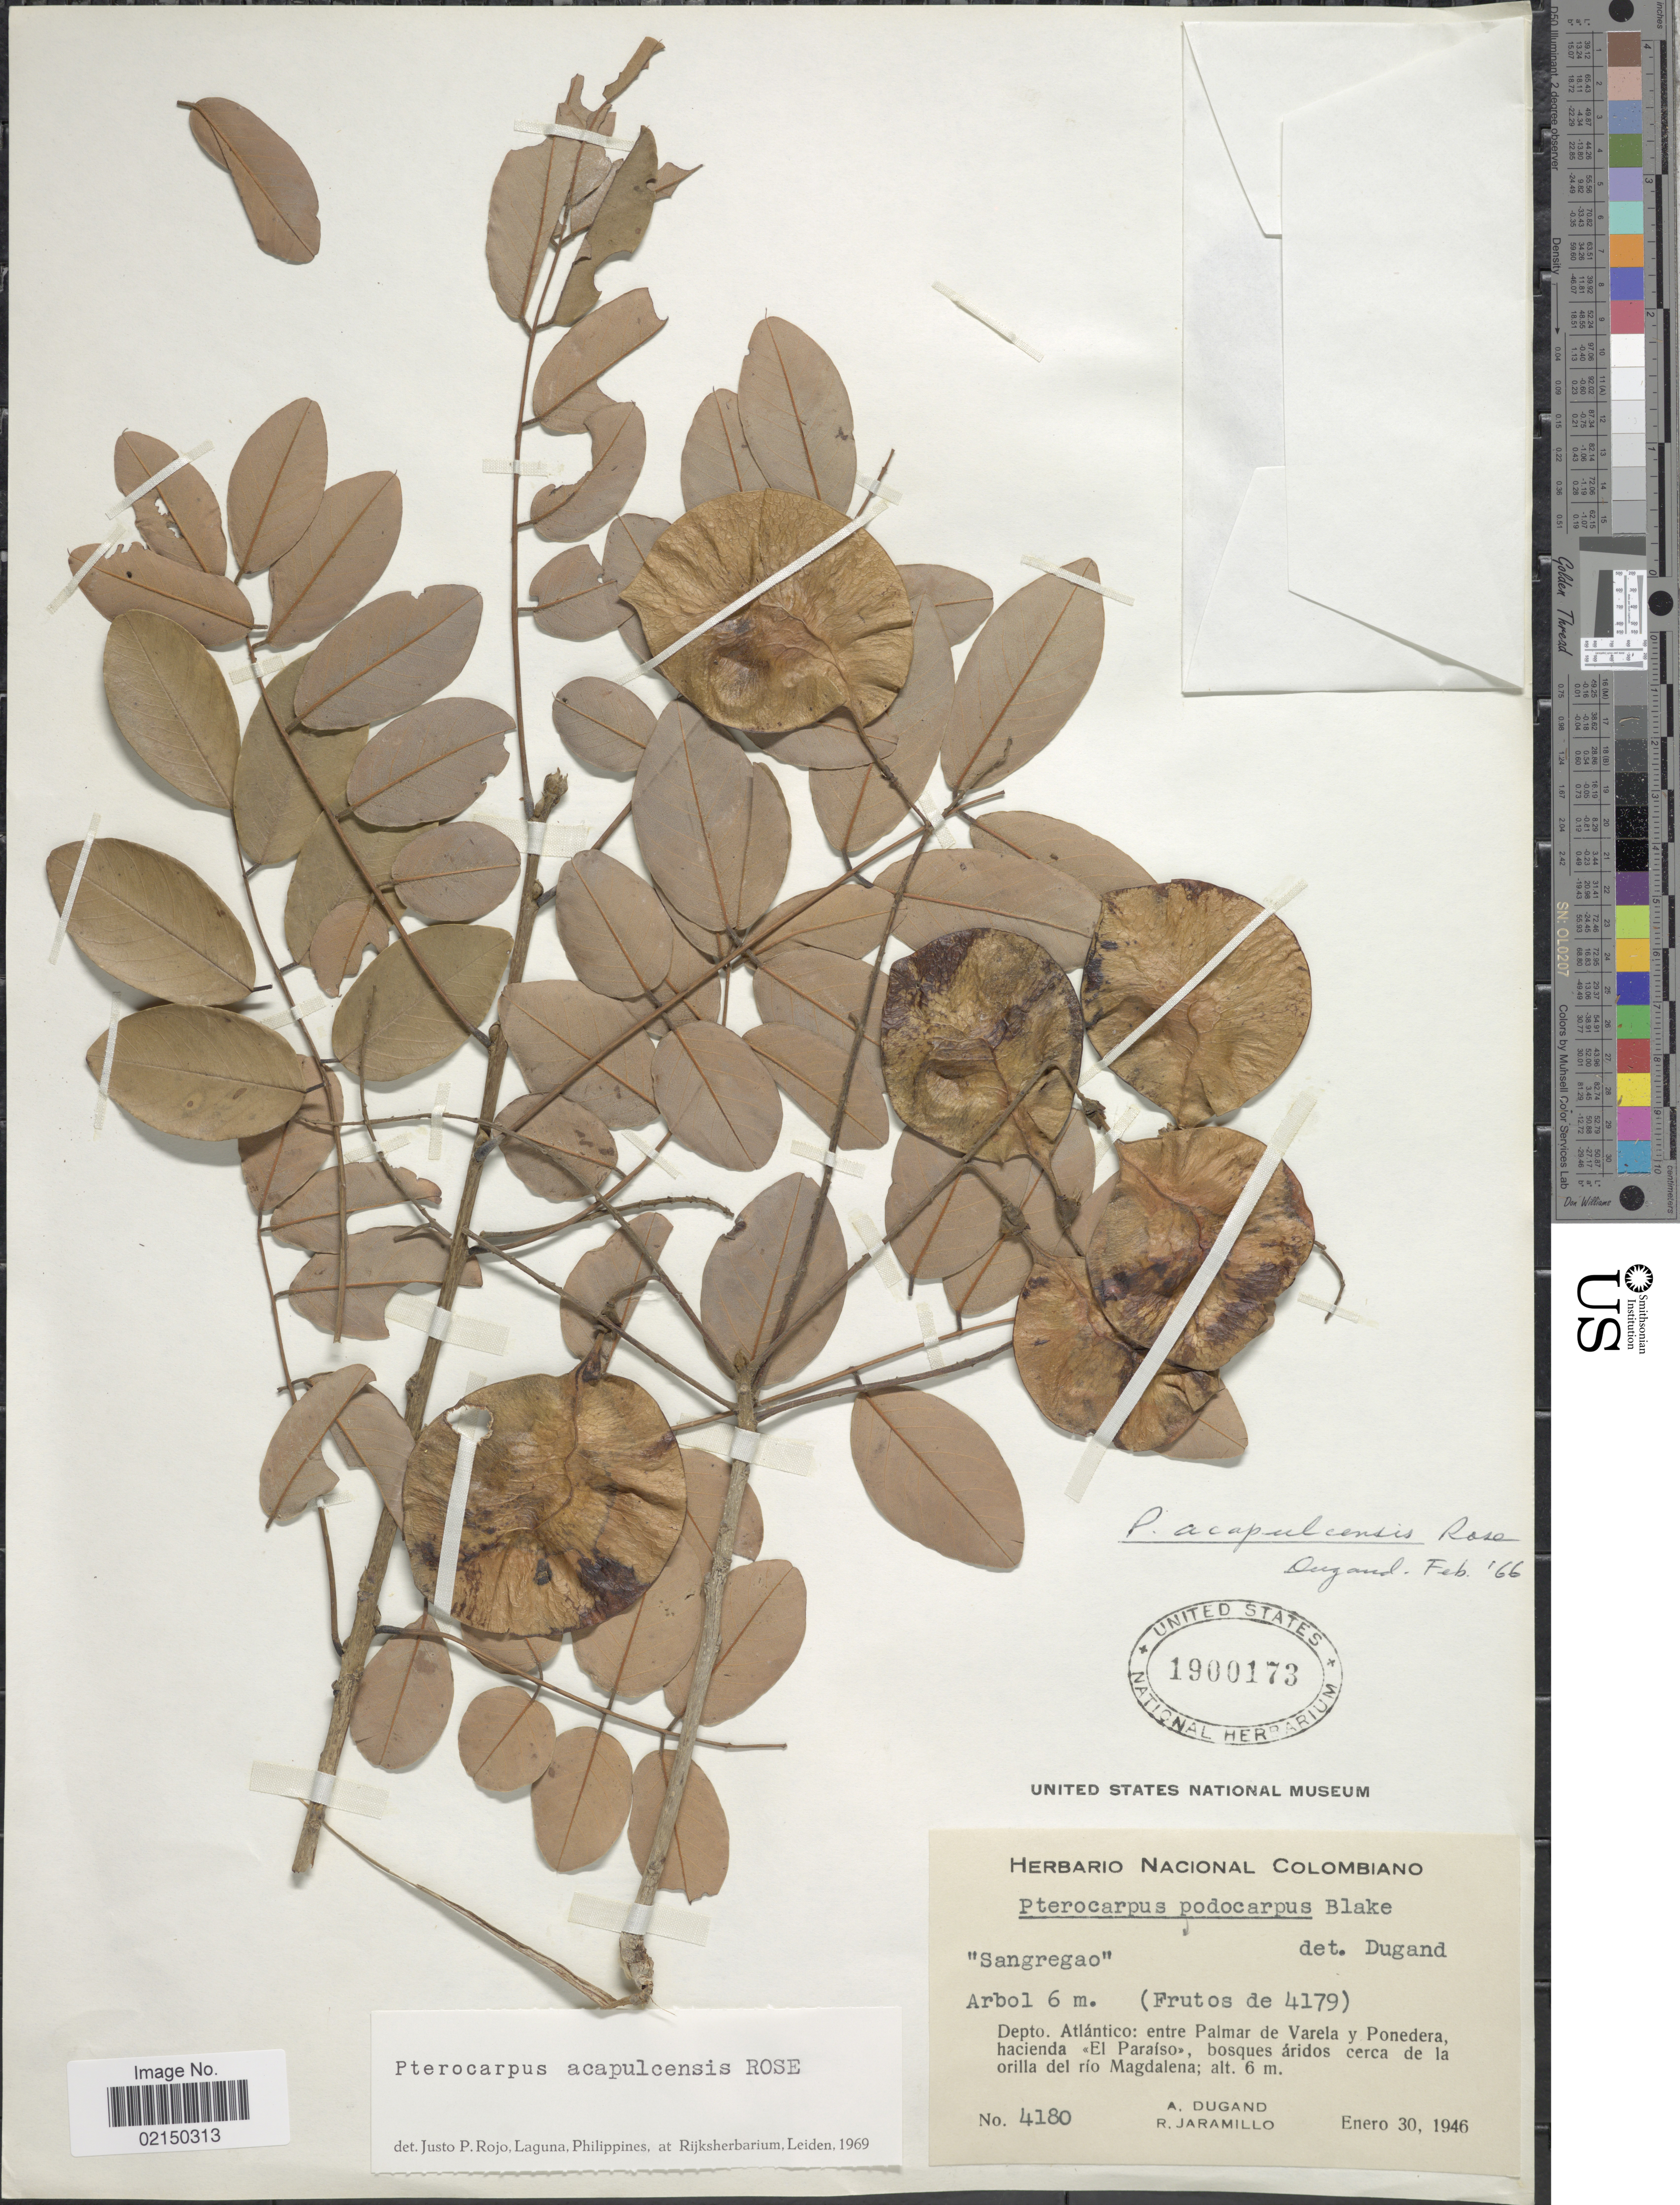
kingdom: Plantae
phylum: Tracheophyta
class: Magnoliopsida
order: Fabales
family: Fabaceae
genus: Pterocarpus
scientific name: Pterocarpus acapulcensis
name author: Rose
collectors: A. Dugand & R. Jaramillo M.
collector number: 4180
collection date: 1946-01-30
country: Colombia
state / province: Atlántico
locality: Entre Palmar de Varela y Ponedera, hacienda El Paraiso, bosques aridos cerca de la orilla del rio Magdalena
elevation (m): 6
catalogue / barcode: US 1900173